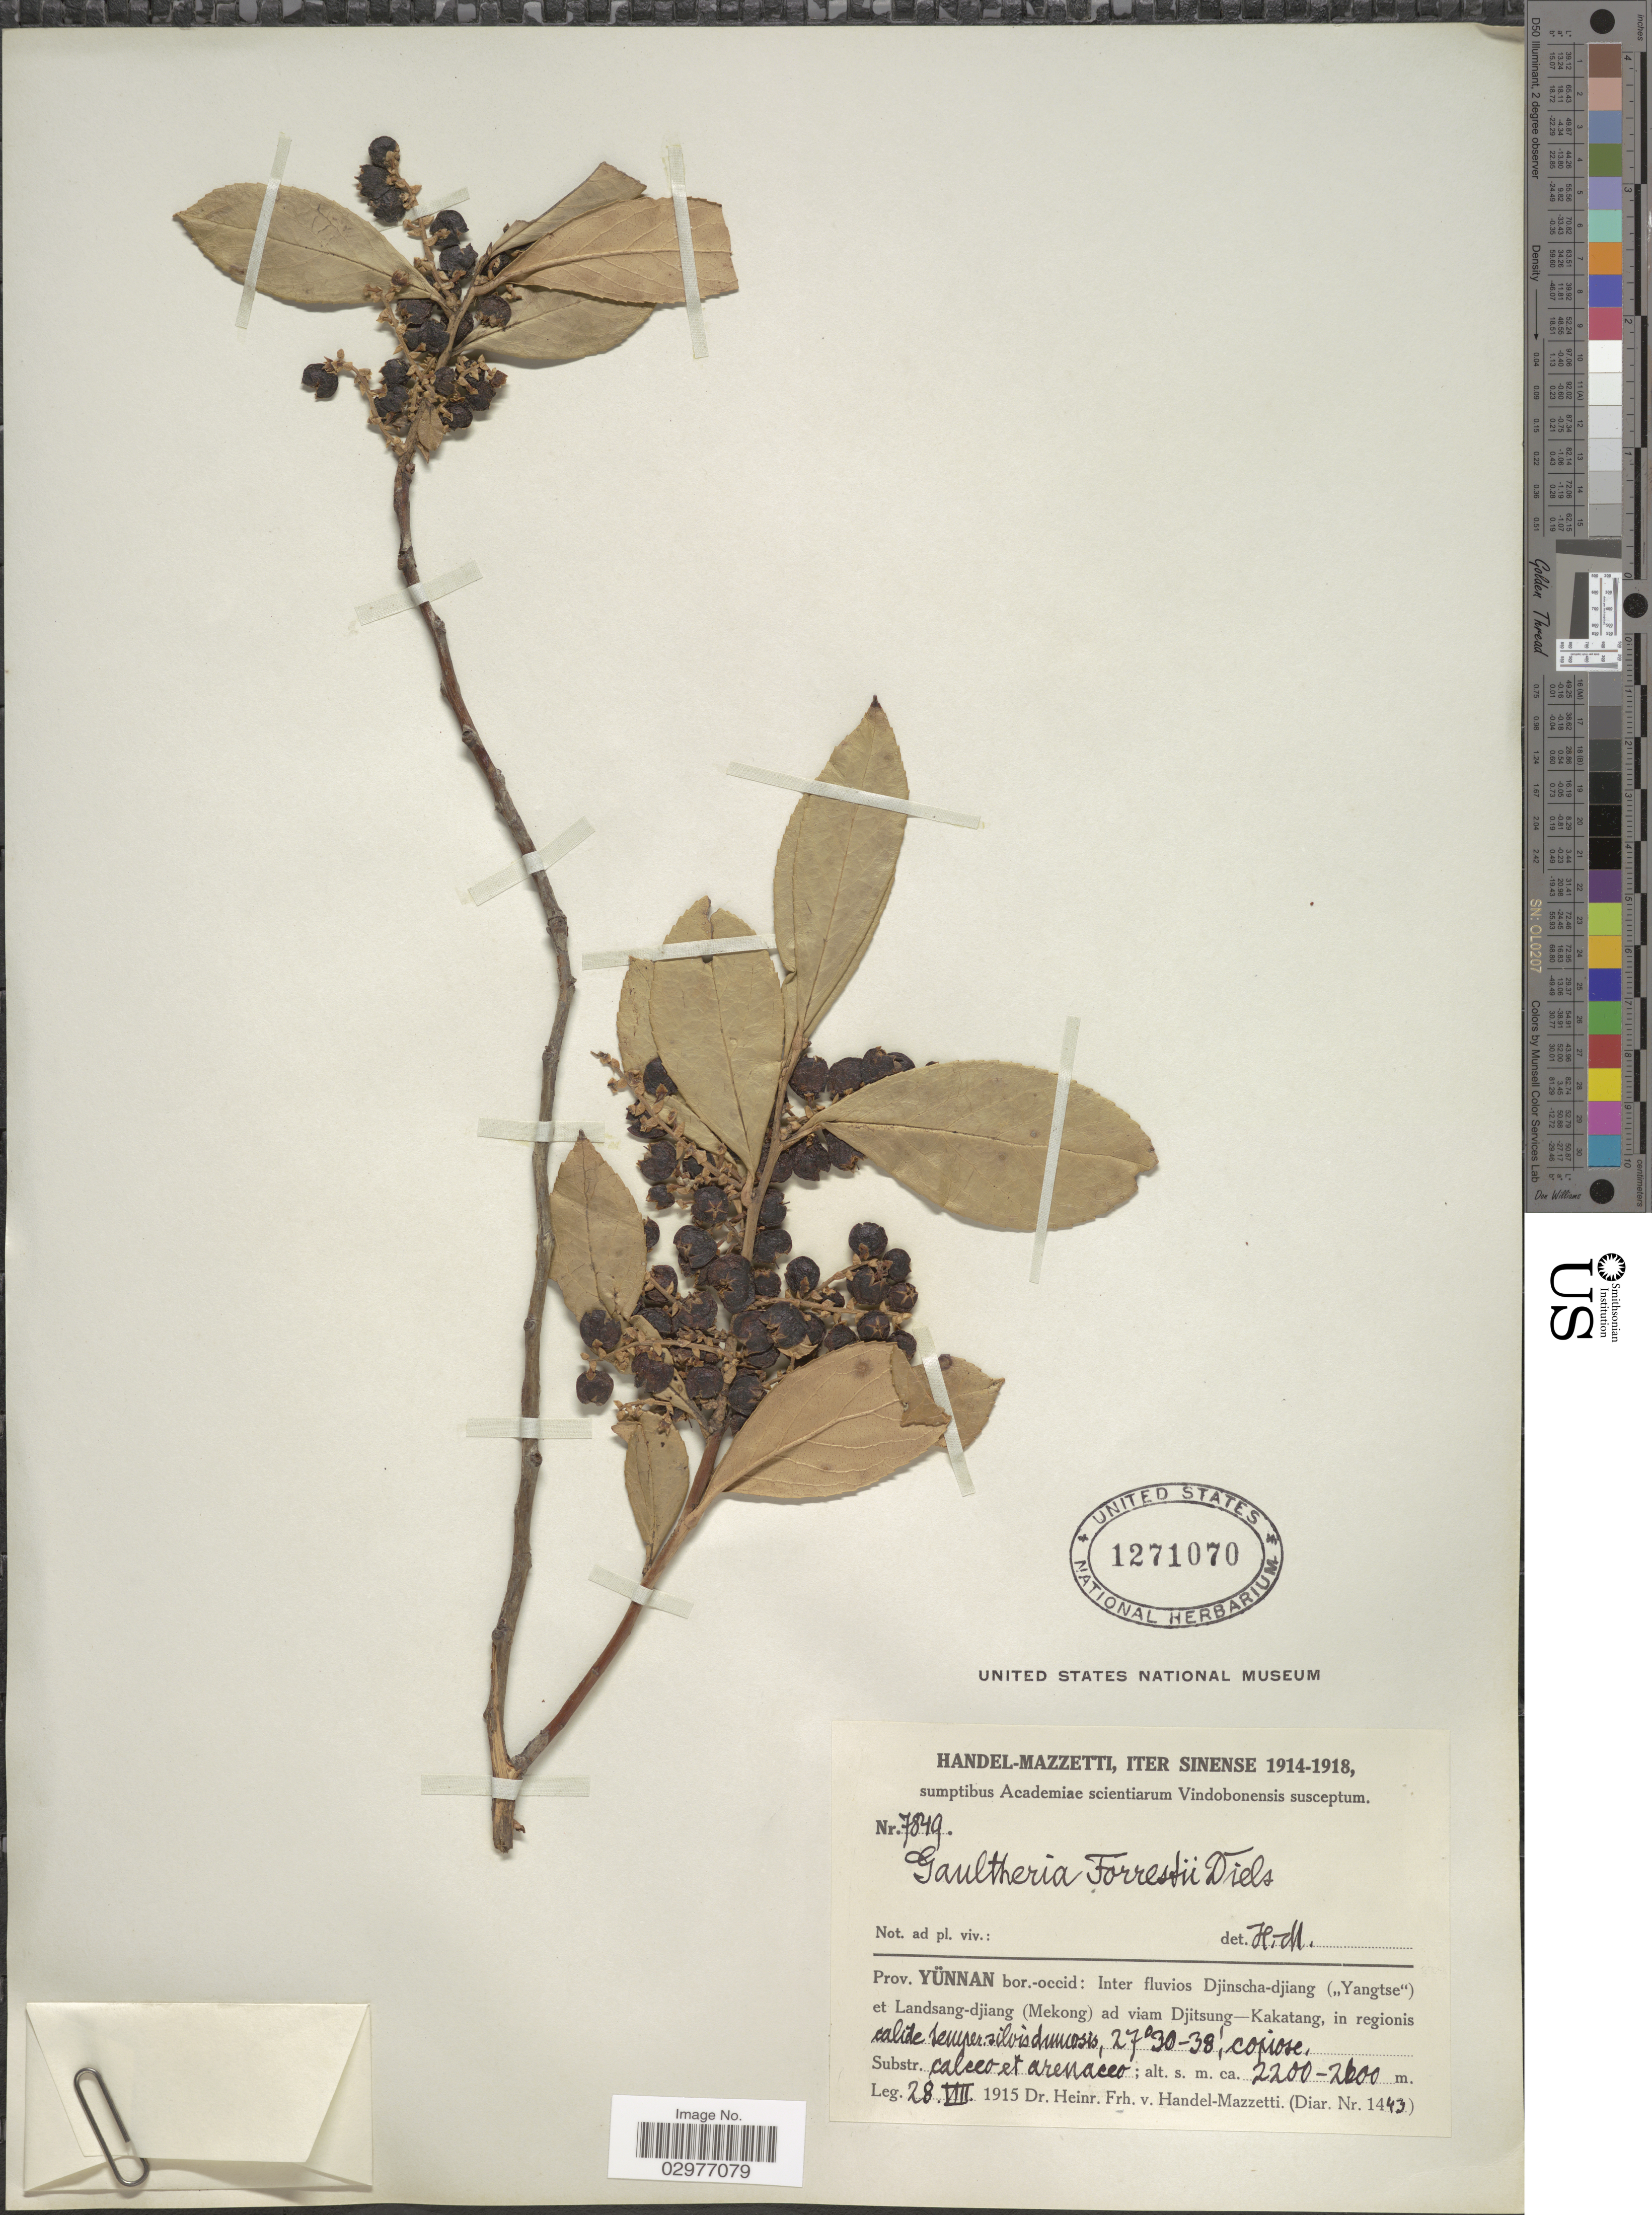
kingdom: Plantae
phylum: Tracheophyta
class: Magnoliopsida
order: Ericales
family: Ericaceae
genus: Gaultheria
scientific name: Gaultheria forrestii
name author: Diels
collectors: H. Handel-Mazzetti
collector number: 7849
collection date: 1915-08-28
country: China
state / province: Yunnan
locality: Prov. Yünnan bord.-occid: Inter fluvios Djinscha-djiang ("Yangtse") et Landsang-djiang (Mekong) ad viam Djitsung-Kakatang.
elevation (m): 2200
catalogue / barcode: US 1271070